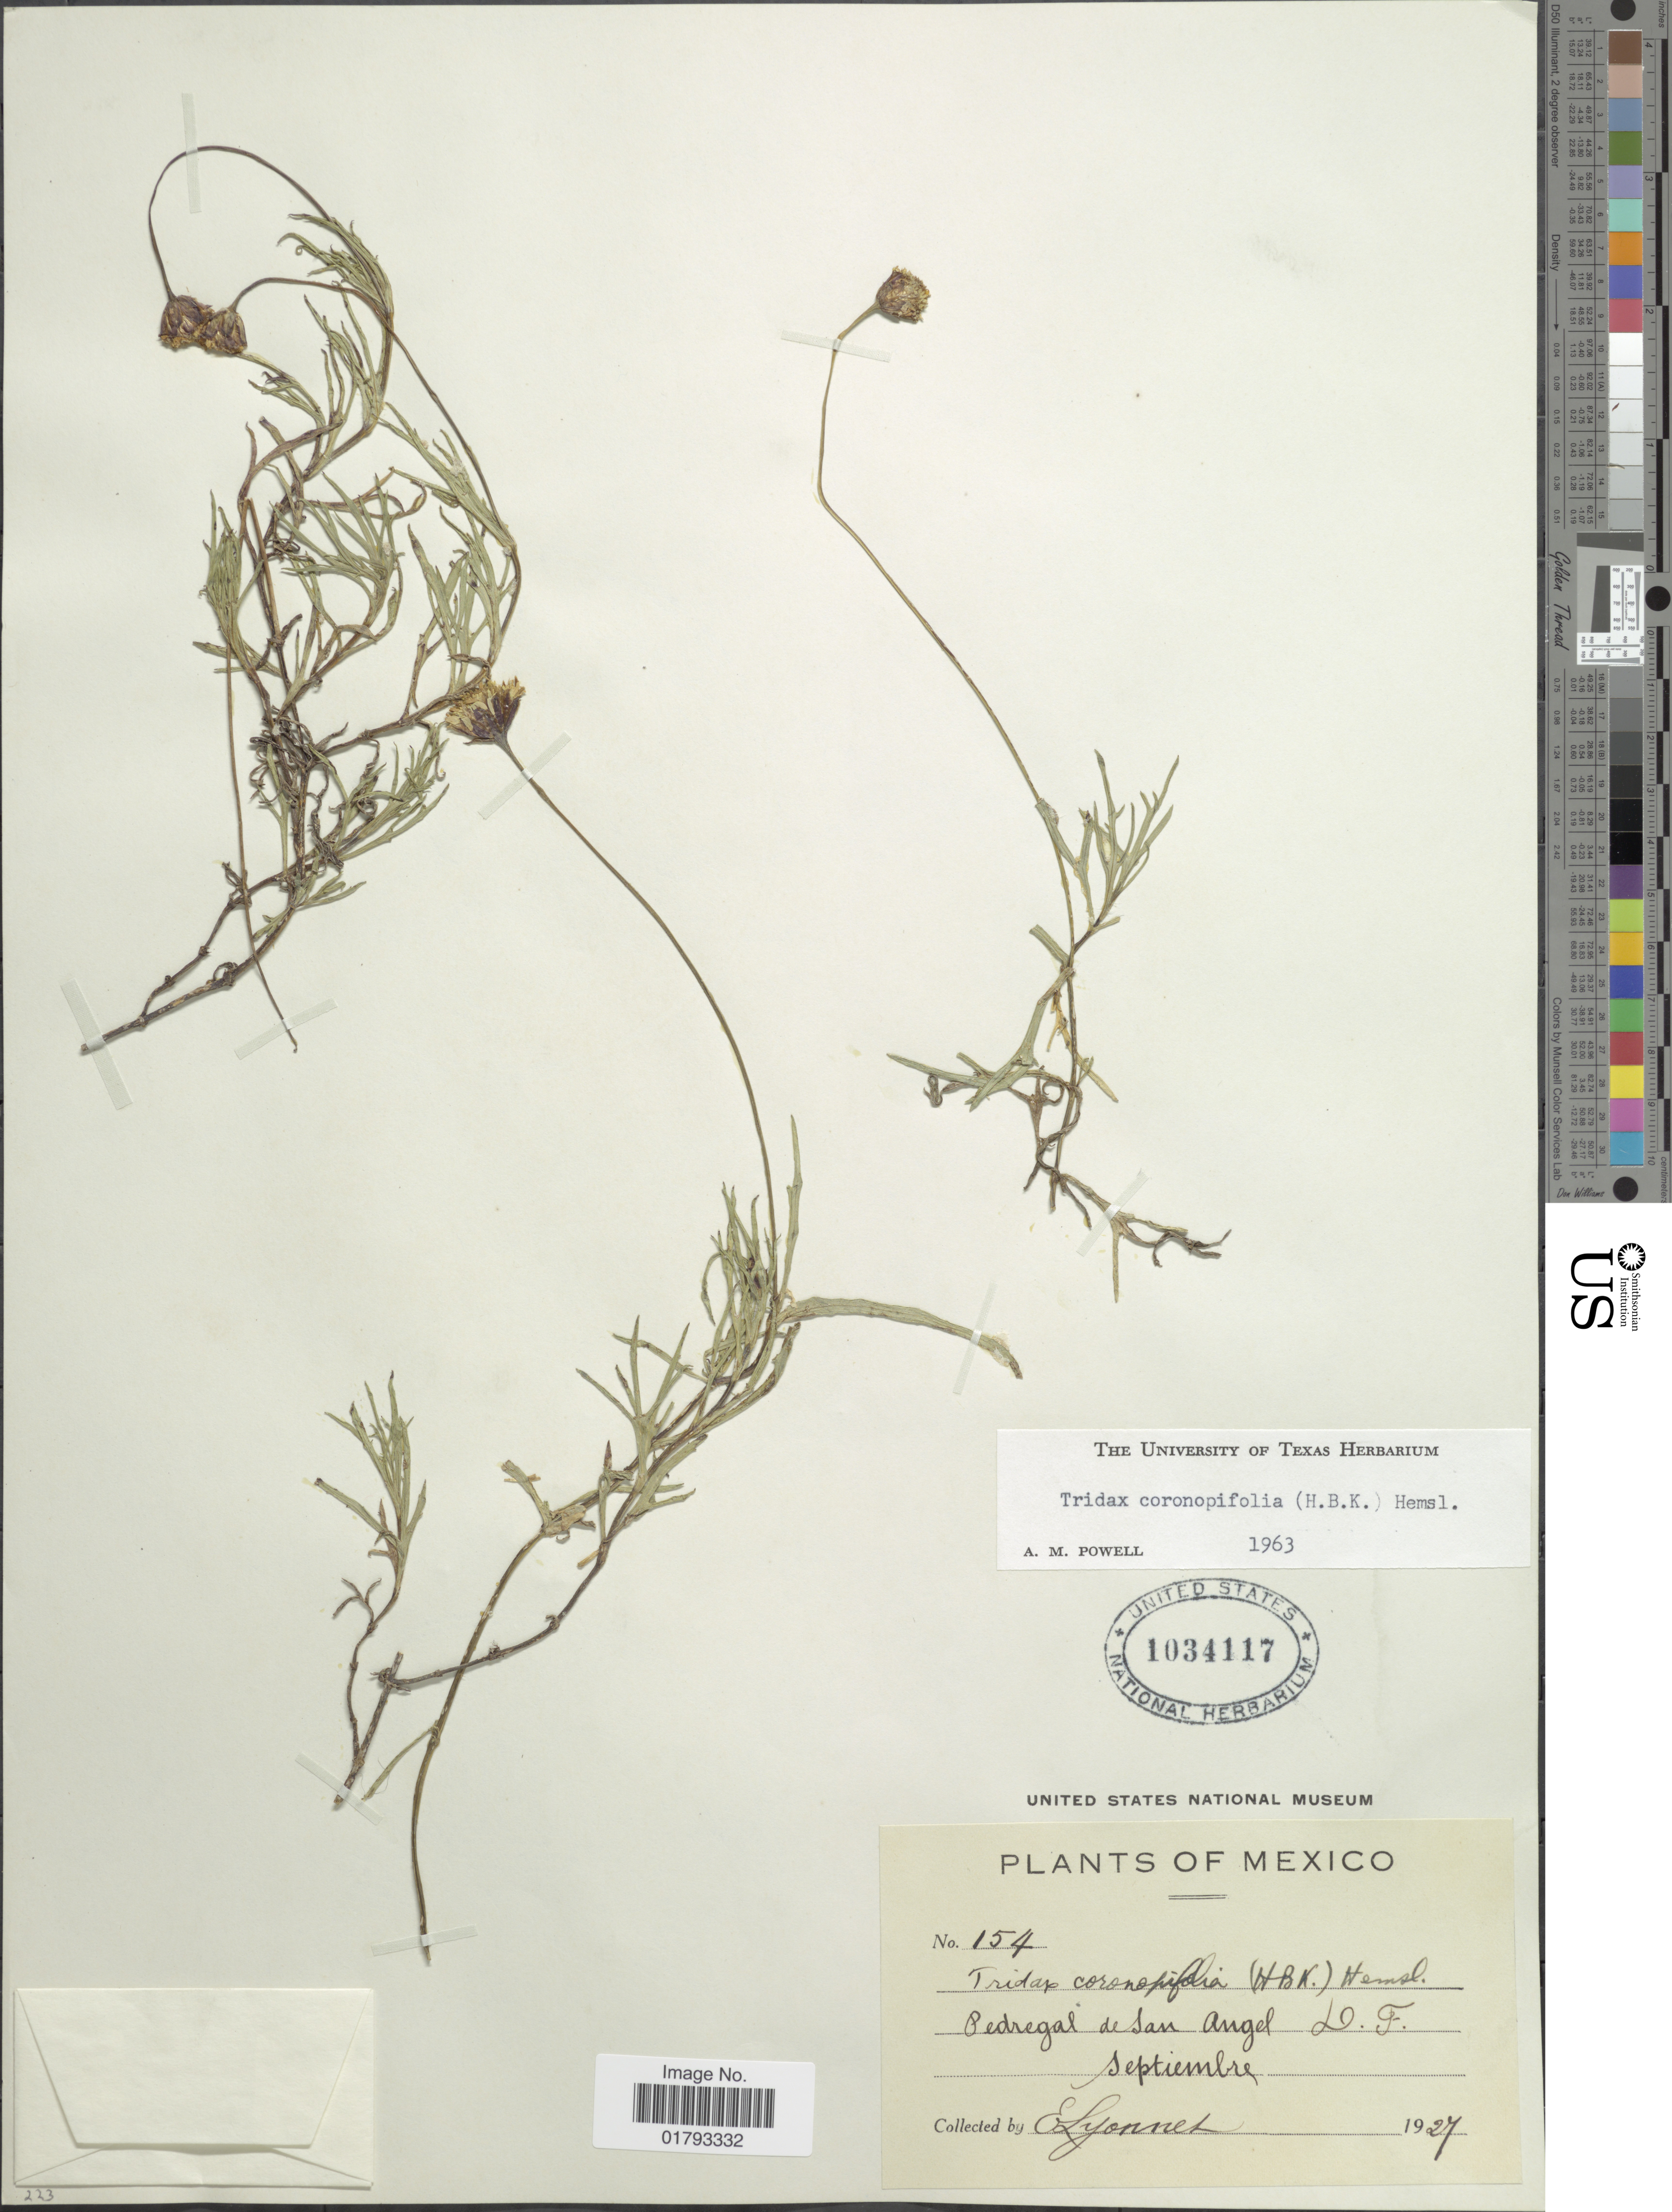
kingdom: Plantae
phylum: Tracheophyta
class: Magnoliopsida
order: Asterales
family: Asteraceae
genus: Tridax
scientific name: Tridax coronopifolia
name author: (Kunth) Hemsl.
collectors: E. Lyonnet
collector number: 154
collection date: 1927-09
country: Mexico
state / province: Distrito Federal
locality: Pedregal de San Angel,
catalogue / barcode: US 1034117